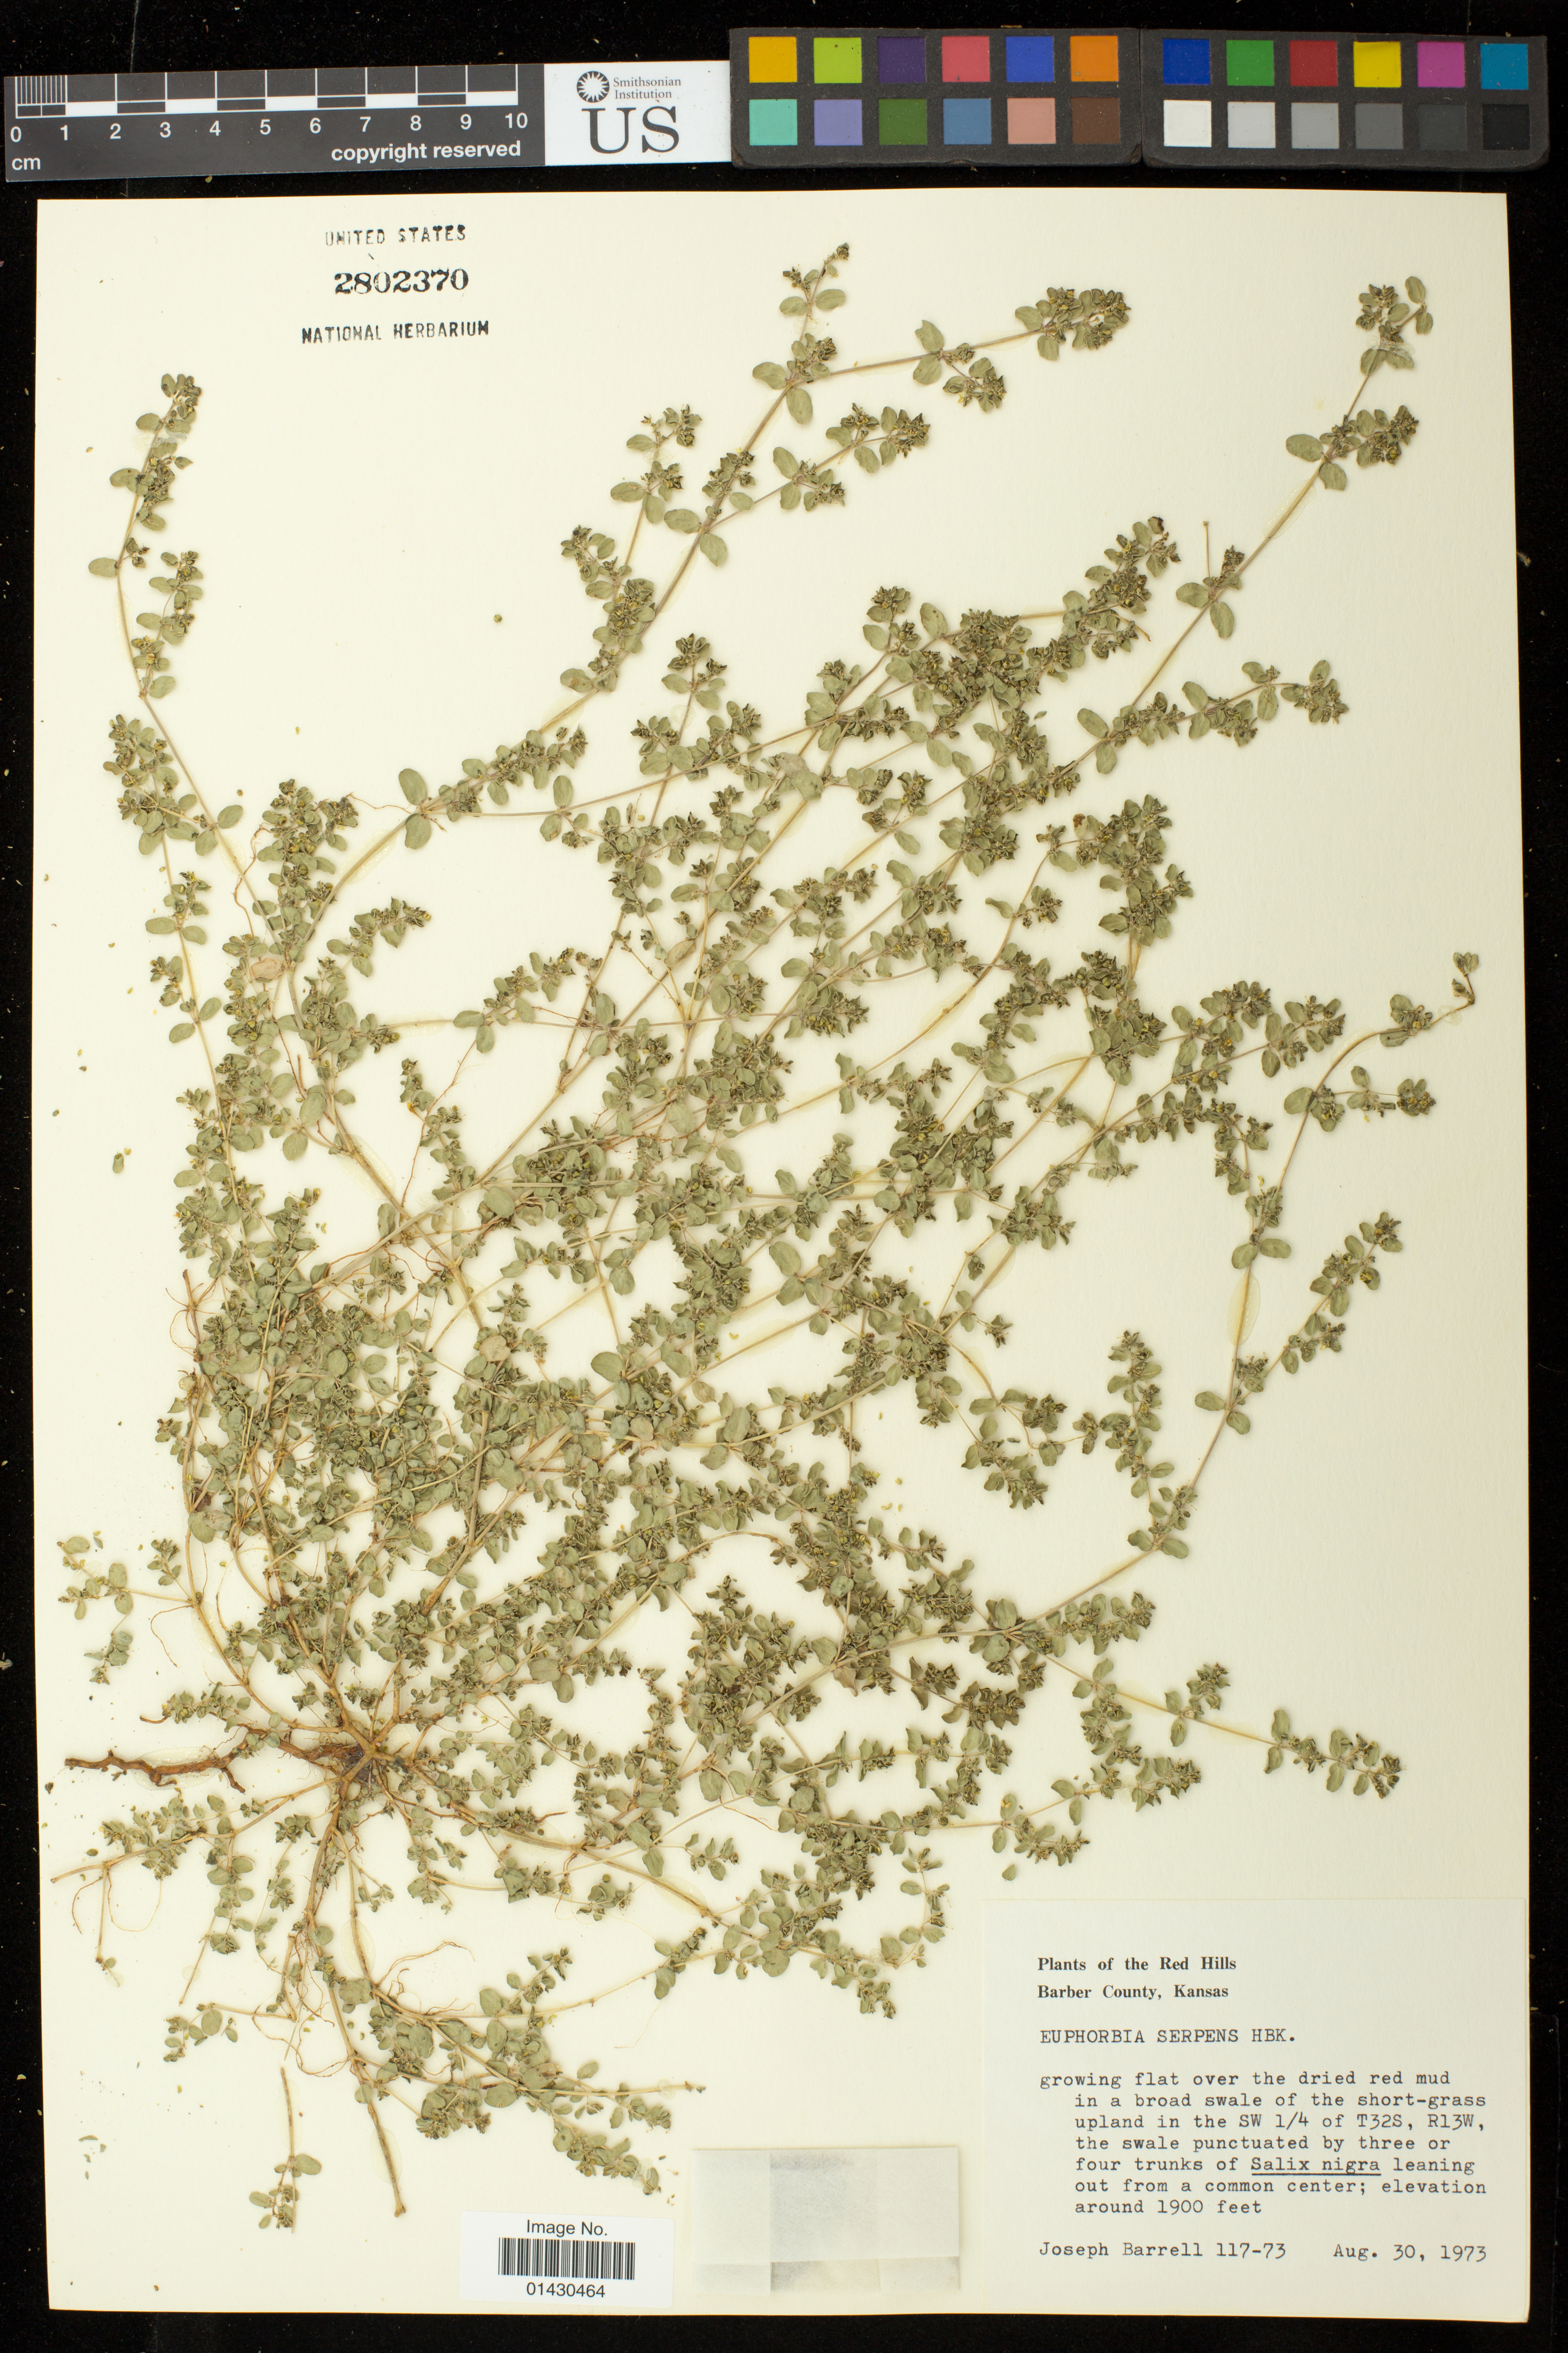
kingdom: Plantae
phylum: Tracheophyta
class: Magnoliopsida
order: Malpighiales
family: Euphorbiaceae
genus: Euphorbia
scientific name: Euphorbia serpens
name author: Kunth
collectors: J. Barrell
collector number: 117-73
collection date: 1973-08-30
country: United States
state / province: Kansas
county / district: Barber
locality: SW 1/4 of T32S, R13W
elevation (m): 579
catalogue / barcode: US 2802370